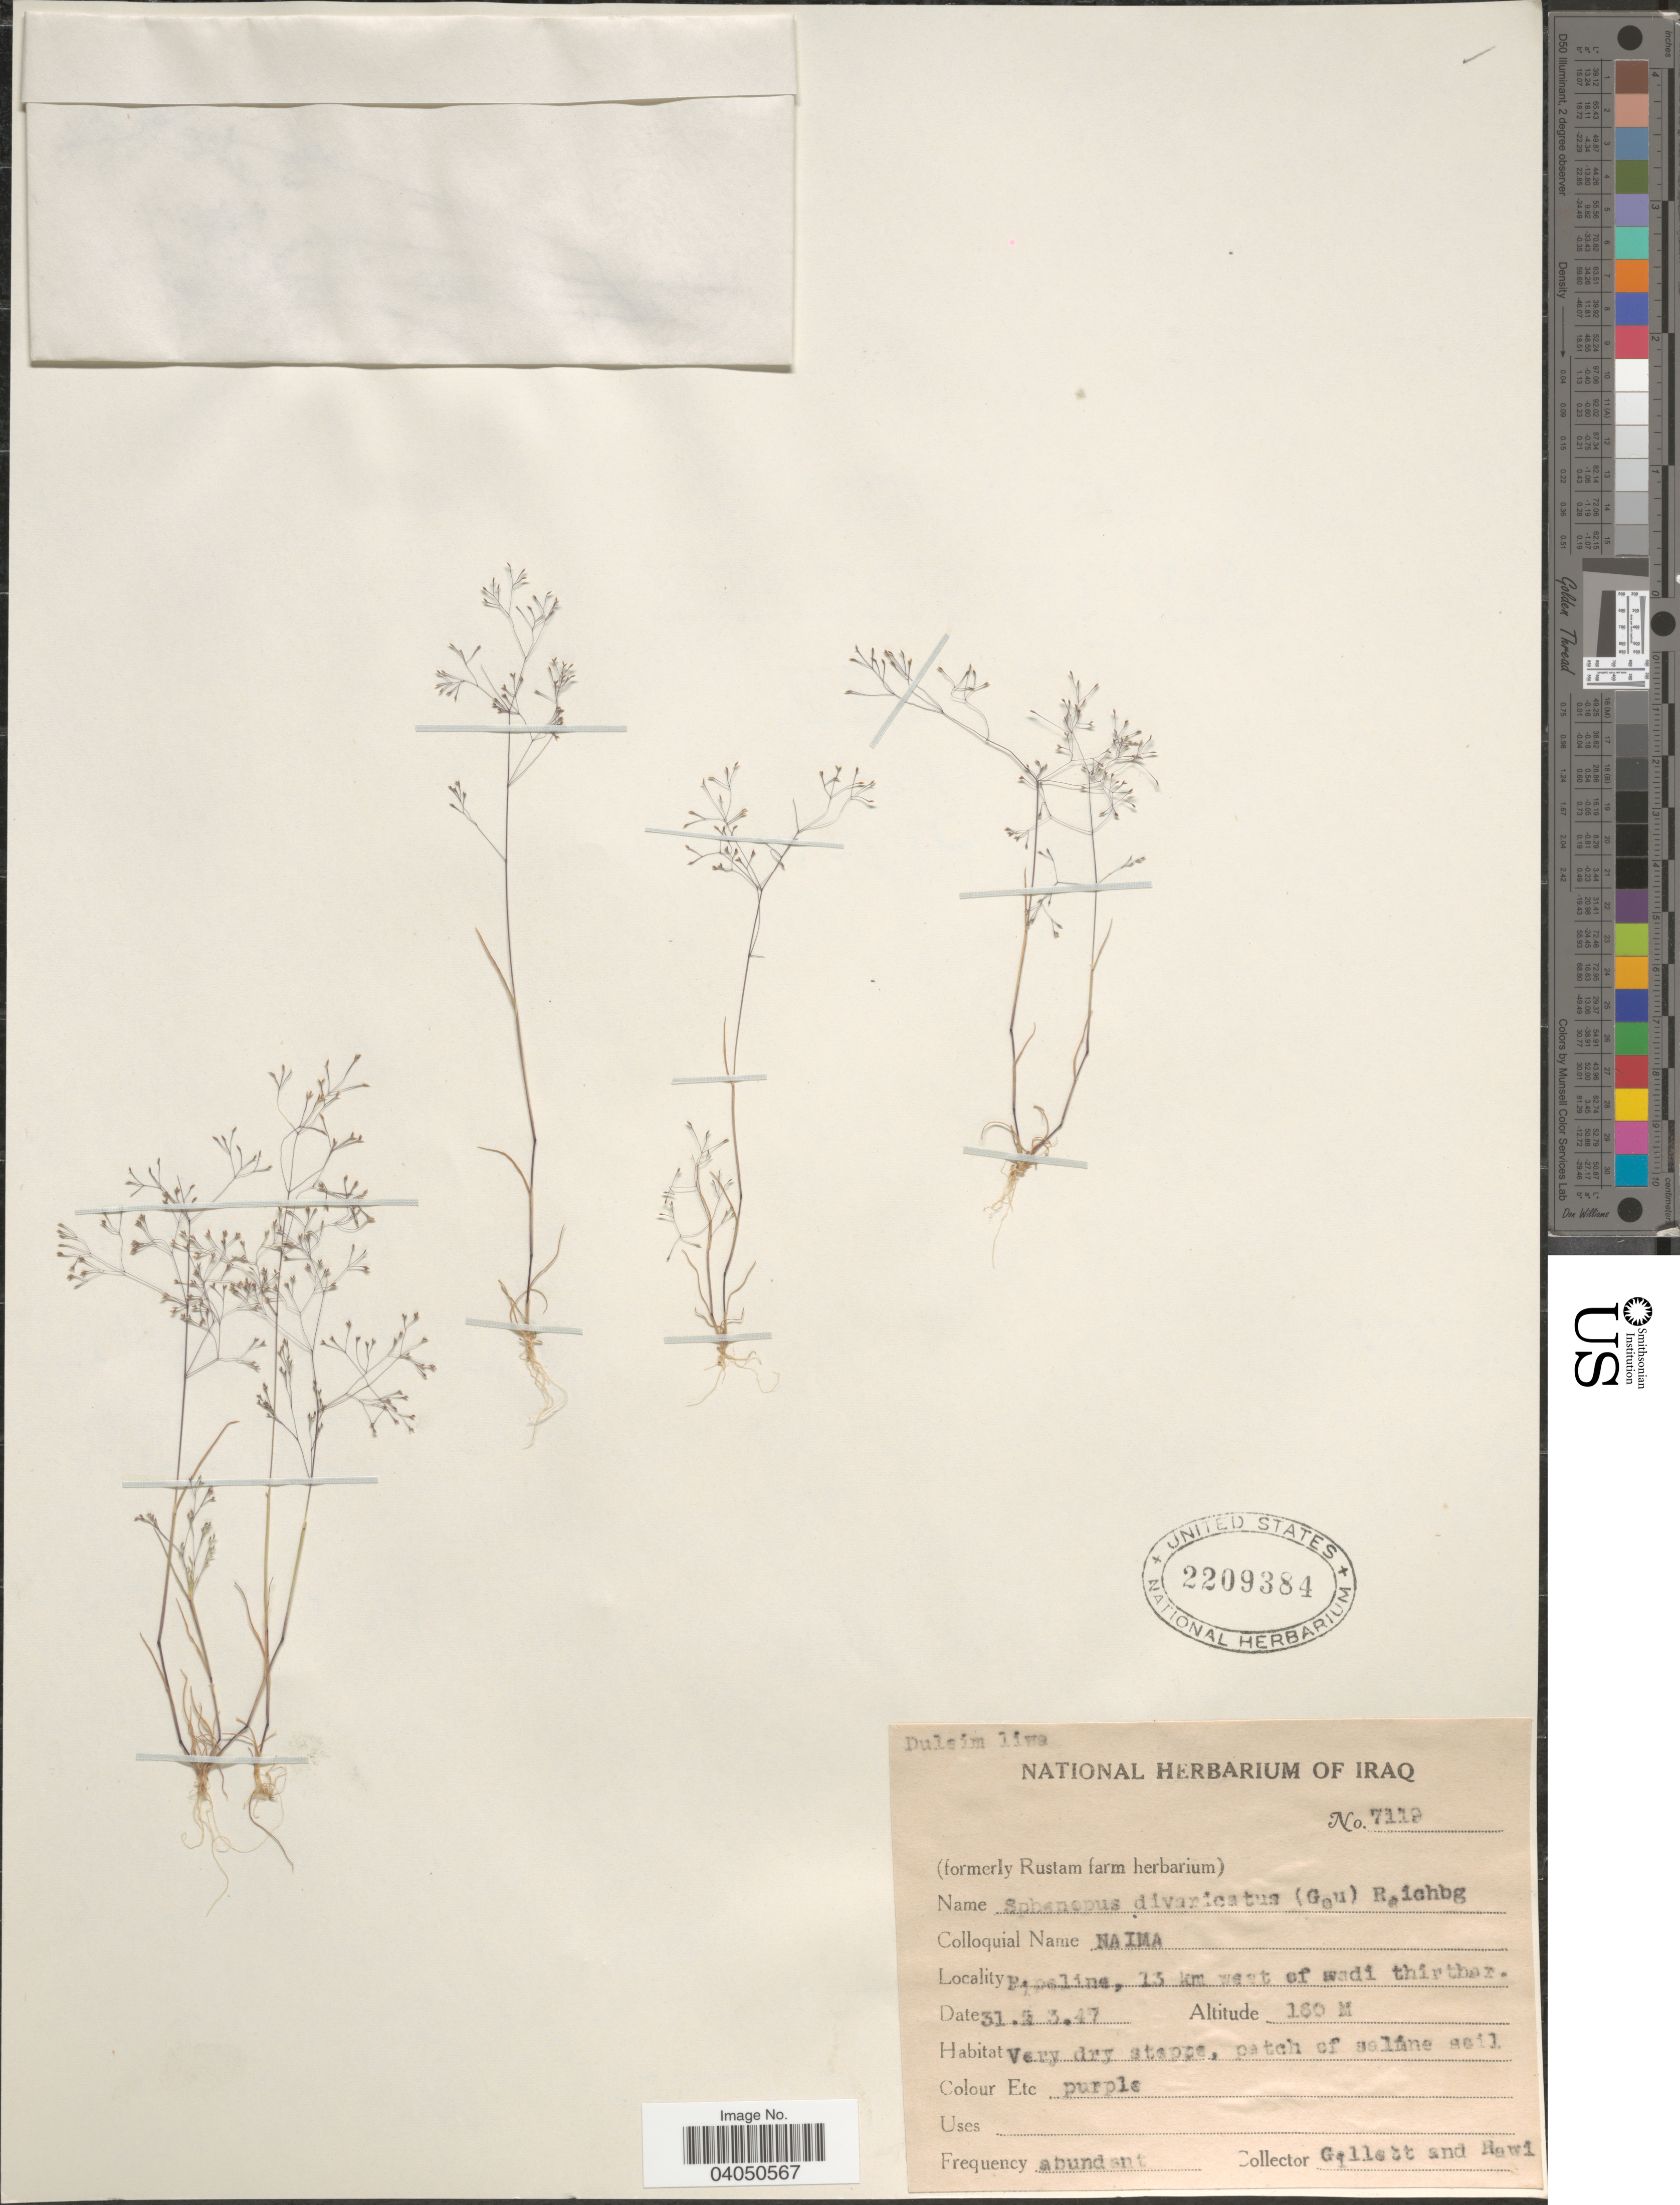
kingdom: Plantae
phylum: Tracheophyta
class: Liliopsida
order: Poales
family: Poaceae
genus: Sphenopus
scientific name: Sphenopus divaricatus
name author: (Gouan) Rchb.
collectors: Gillett, -- & -. Rawi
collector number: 7119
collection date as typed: Transcribed d/m/y: 31/3/47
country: Iraq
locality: Duleim liwa. Pipeline, 13 km west of wadi thirthar.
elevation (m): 180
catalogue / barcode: US 2209384